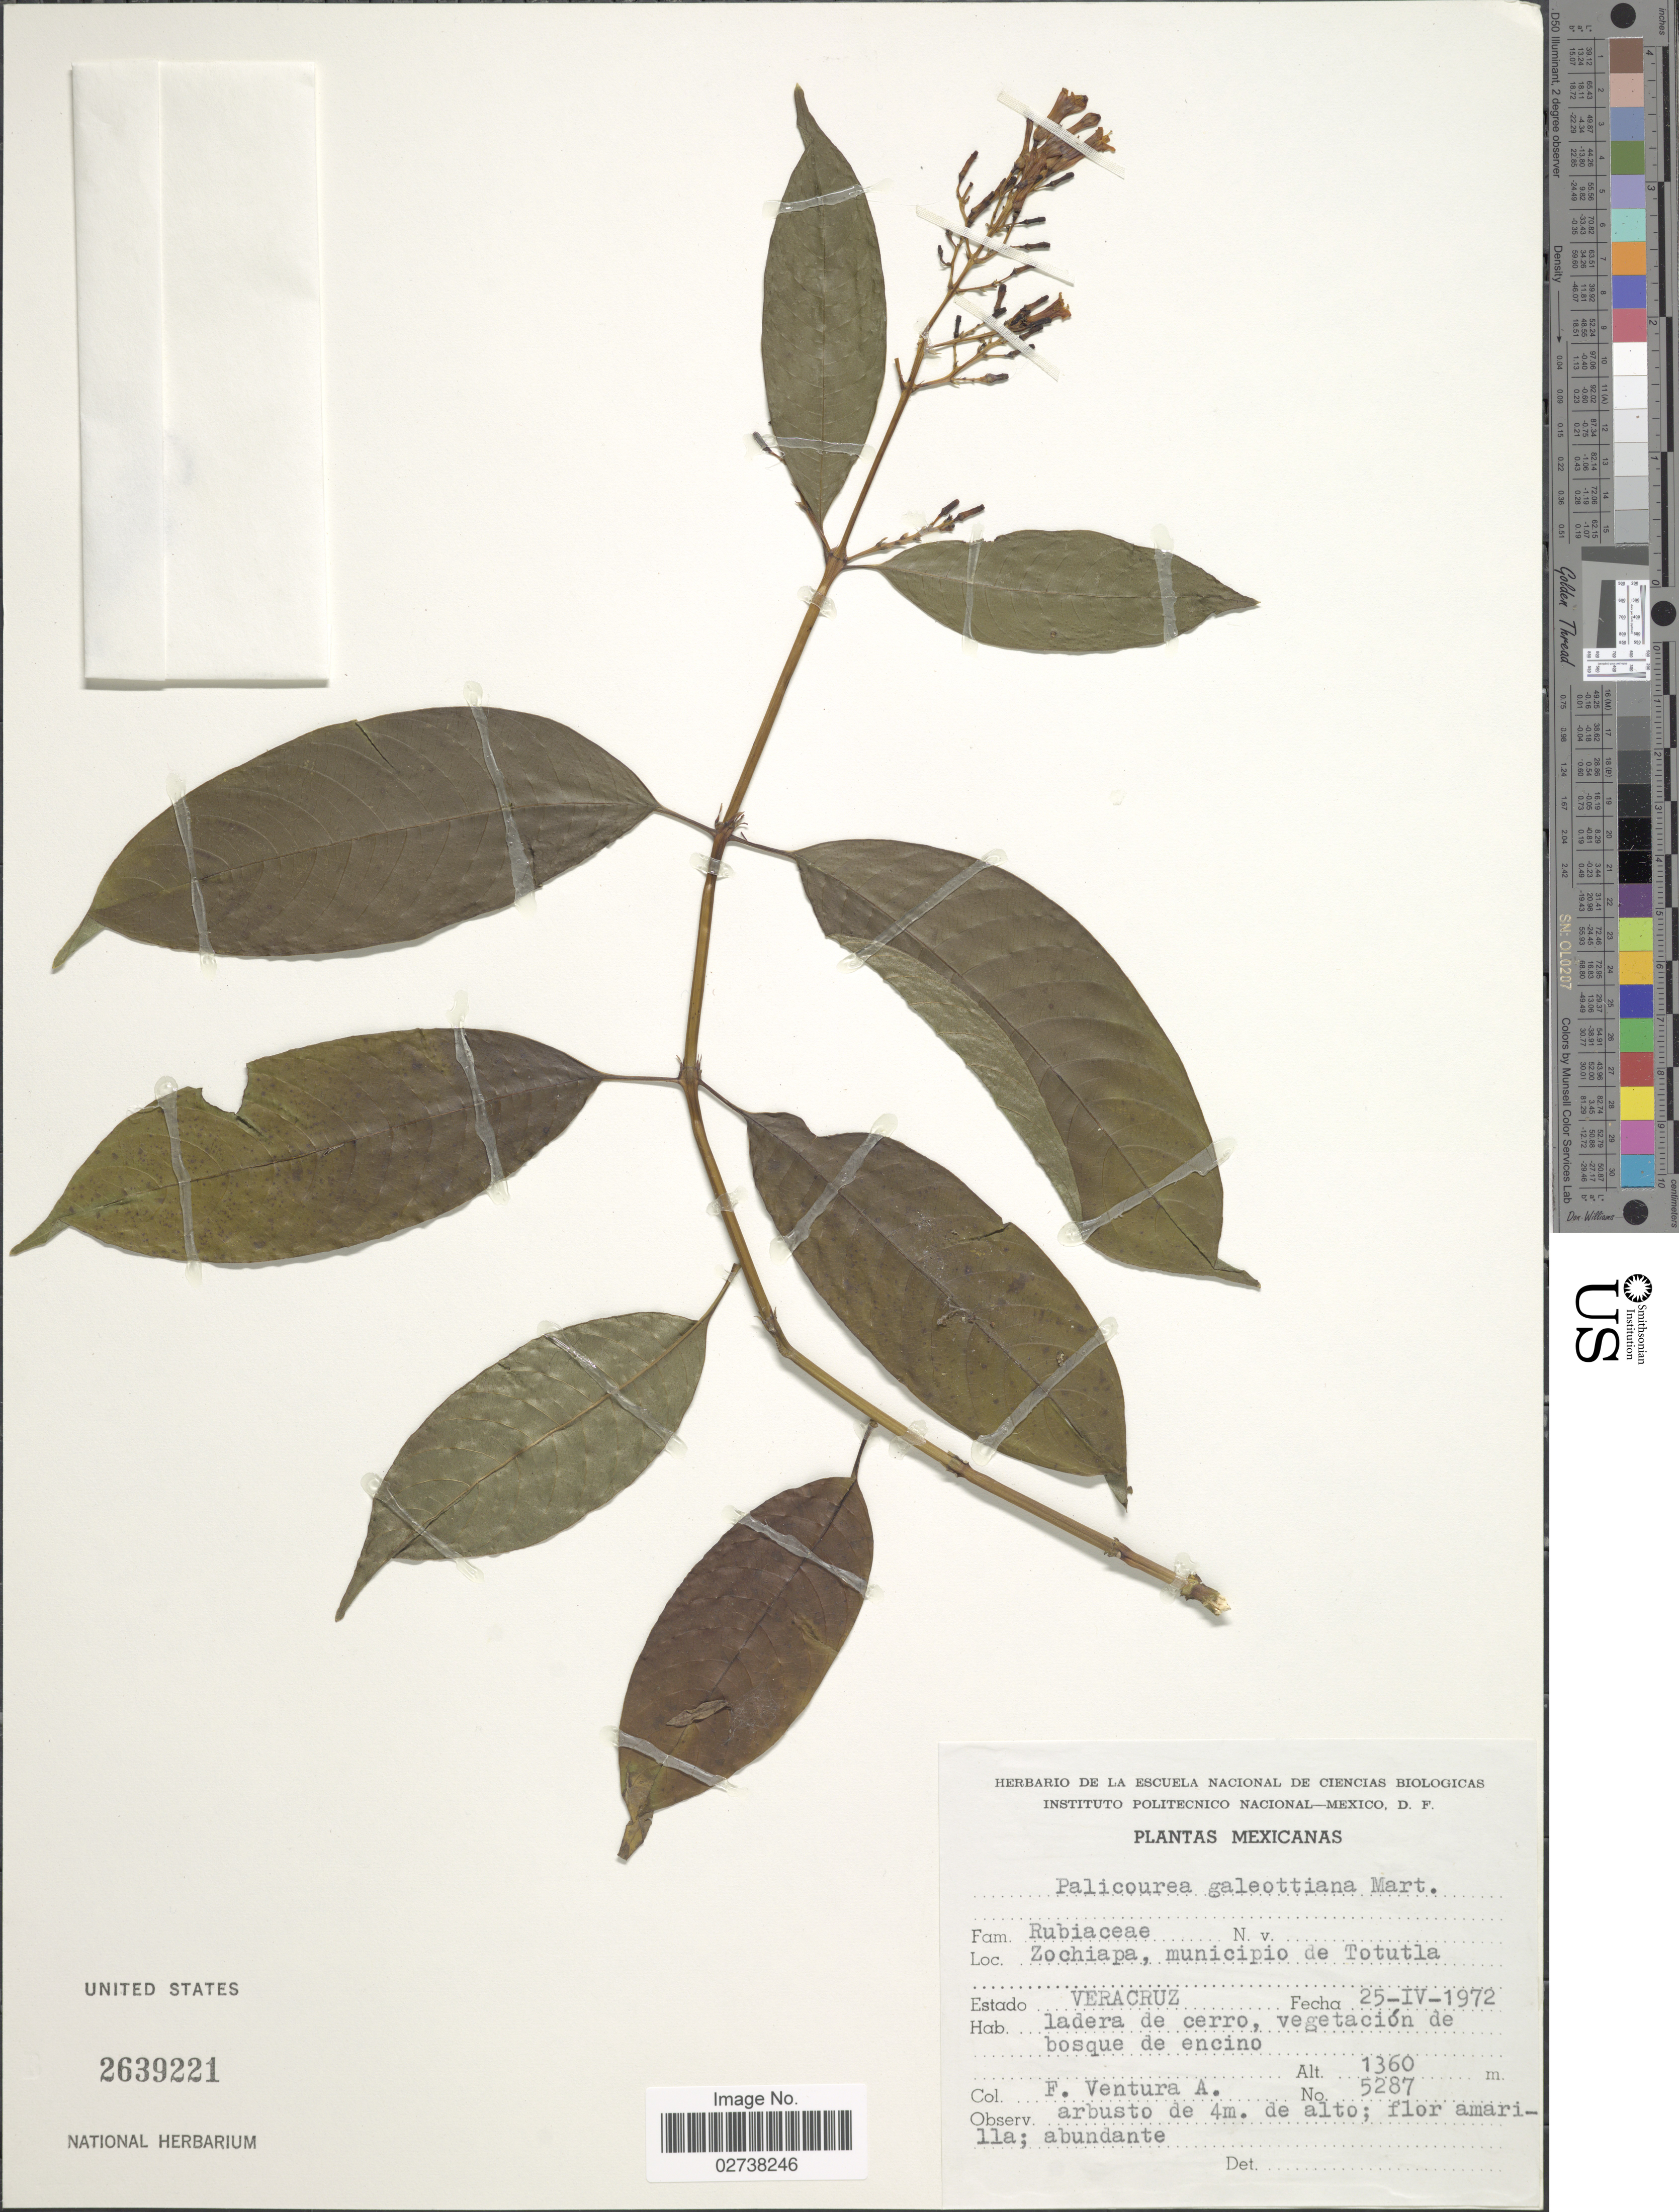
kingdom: Plantae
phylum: Tracheophyta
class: Magnoliopsida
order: Gentianales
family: Rubiaceae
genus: Palicourea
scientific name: Palicourea galeottiana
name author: M. Martens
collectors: F. Ventura A.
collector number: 5287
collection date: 1972-04-25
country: Mexico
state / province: Veracruz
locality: Zochiapa, municipio de Totutla, Estado Veracruz, ladera de cerro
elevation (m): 1360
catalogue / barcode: US 2639221